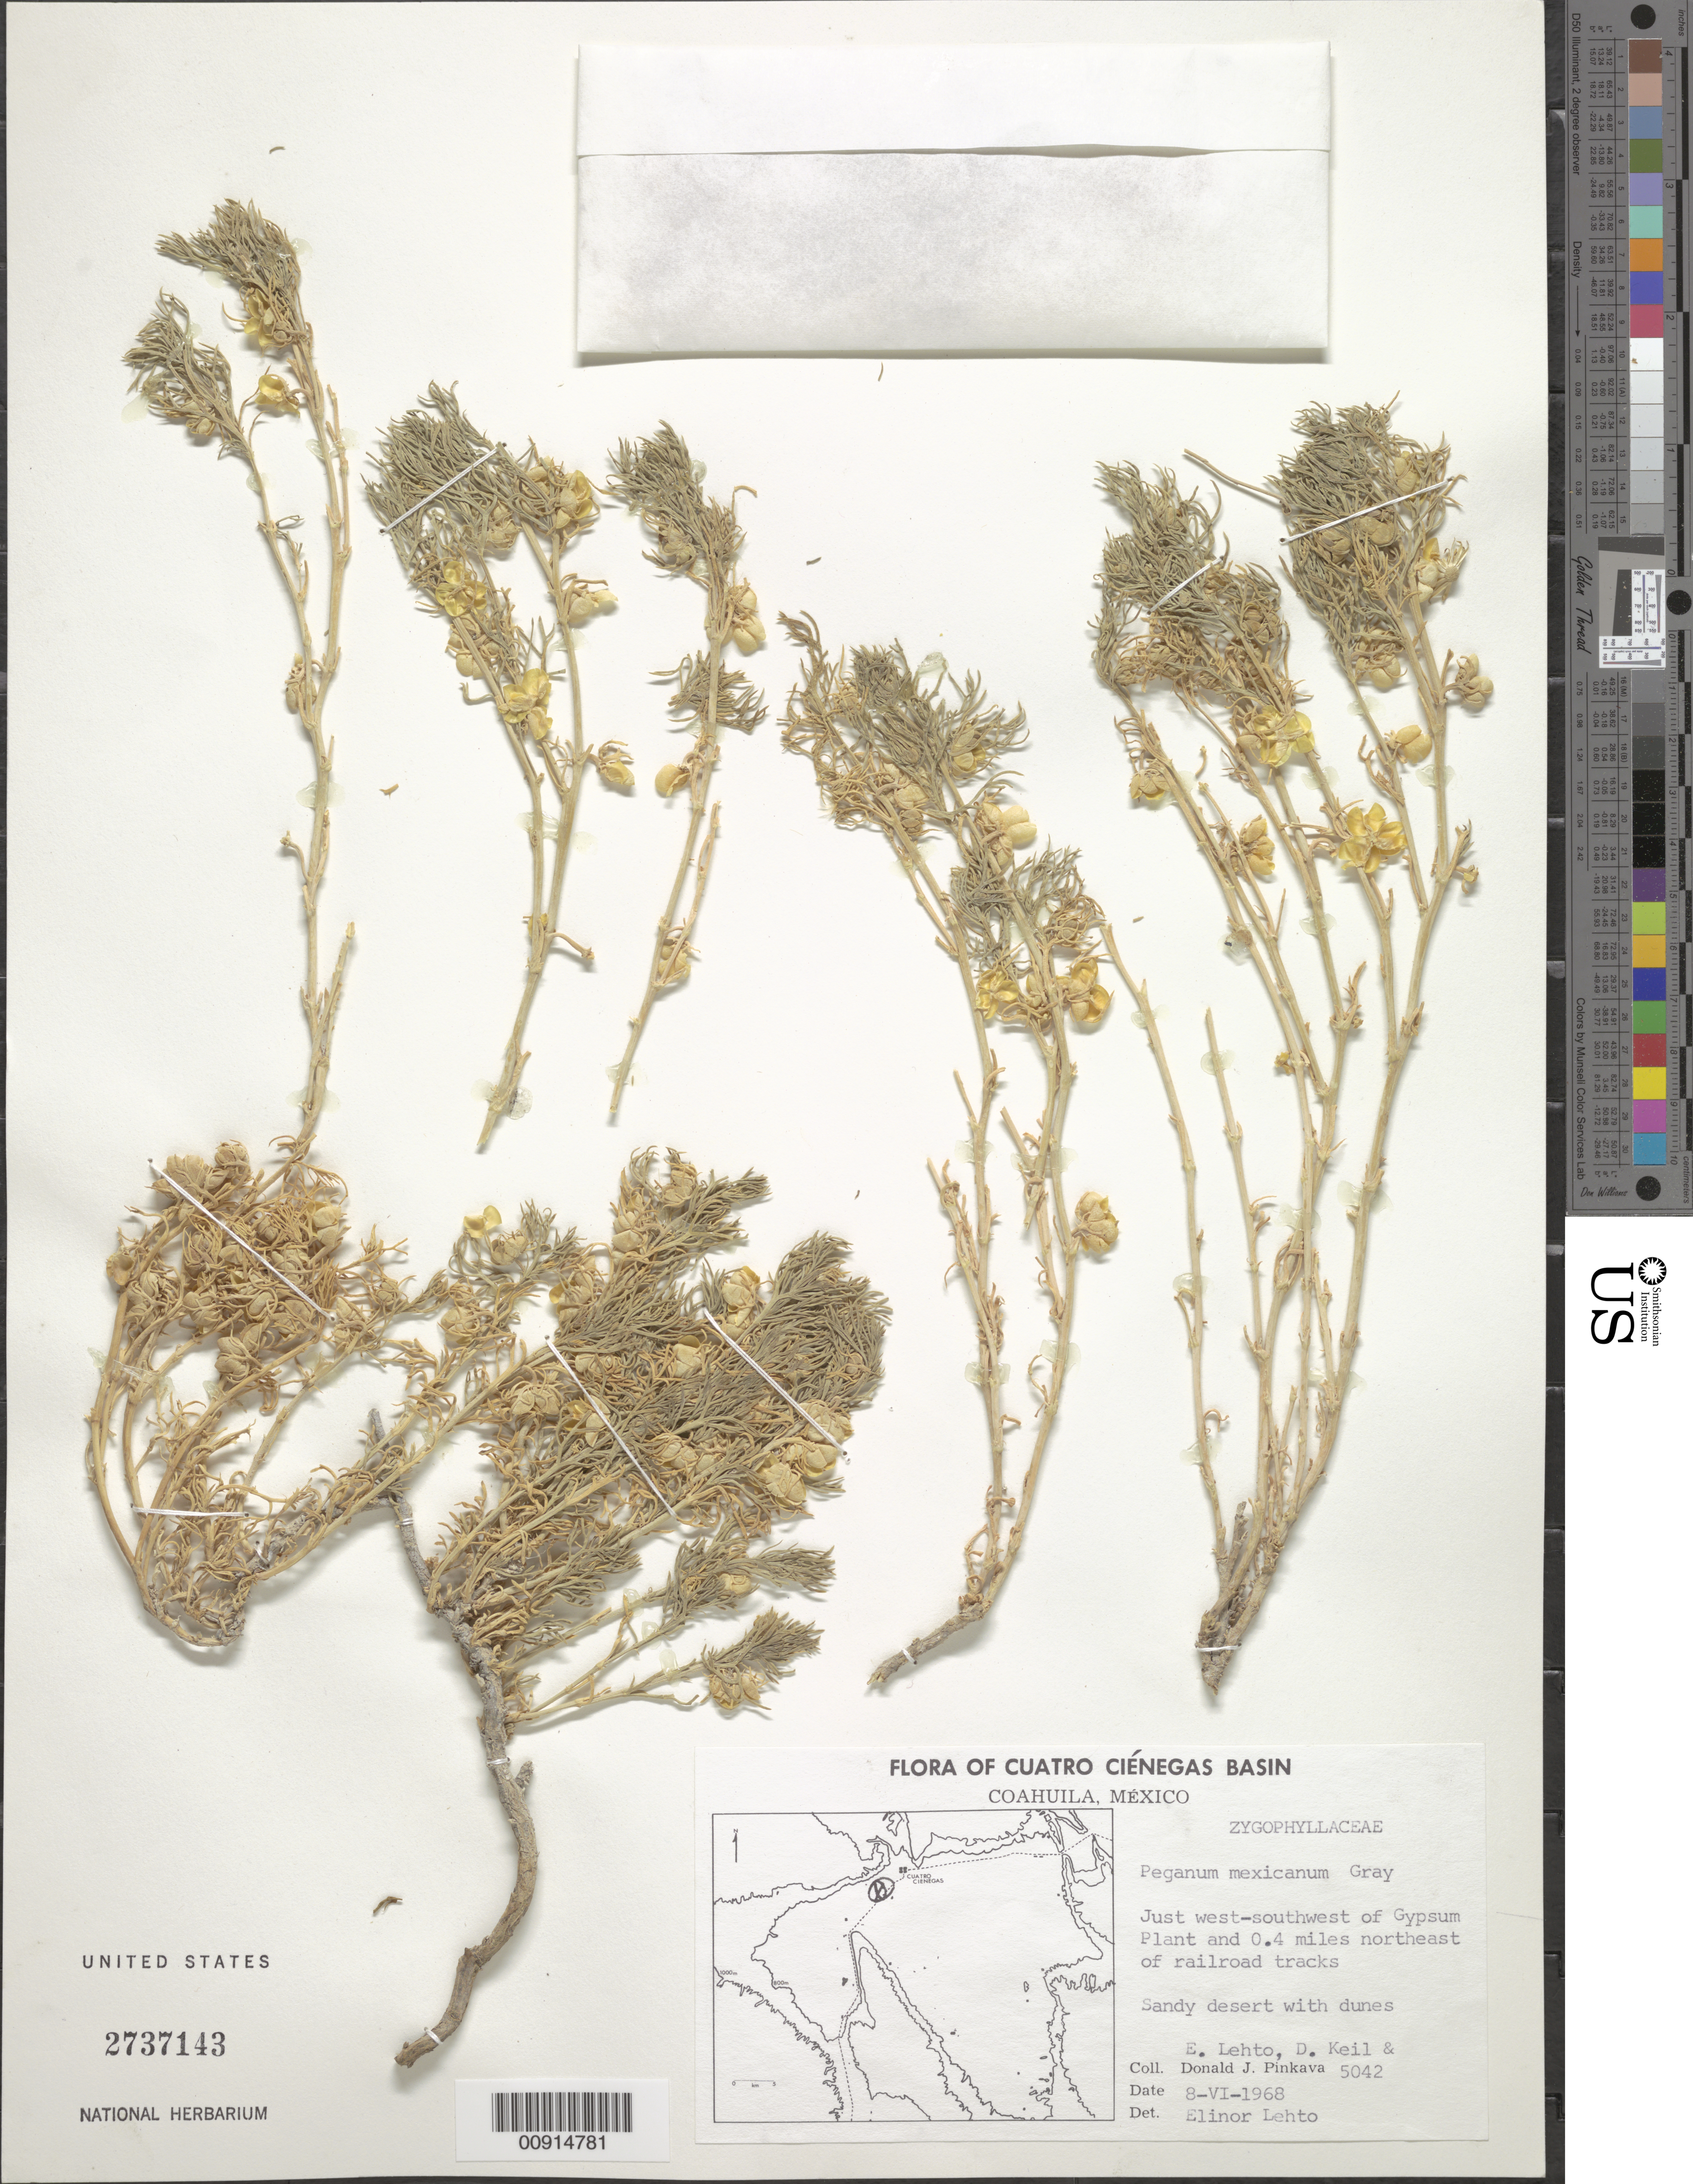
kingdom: Plantae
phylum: Tracheophyta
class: Magnoliopsida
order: Sapindales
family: Tetradiclidaceae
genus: Peganum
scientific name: Peganum mexicanum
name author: A. Gray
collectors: Letho, E., D. J. Keil & D. J. Pinkava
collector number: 5042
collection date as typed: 08 Jun 1968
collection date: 1968-06-08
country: Mexico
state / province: Coahuila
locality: Just west-southwest of Gypsum Plant and 0.4 miles northeast of railroad tracks. Cuatro Ciénegas Basin. Coahuila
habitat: Sandy desert with dunes.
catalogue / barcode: US 2737143